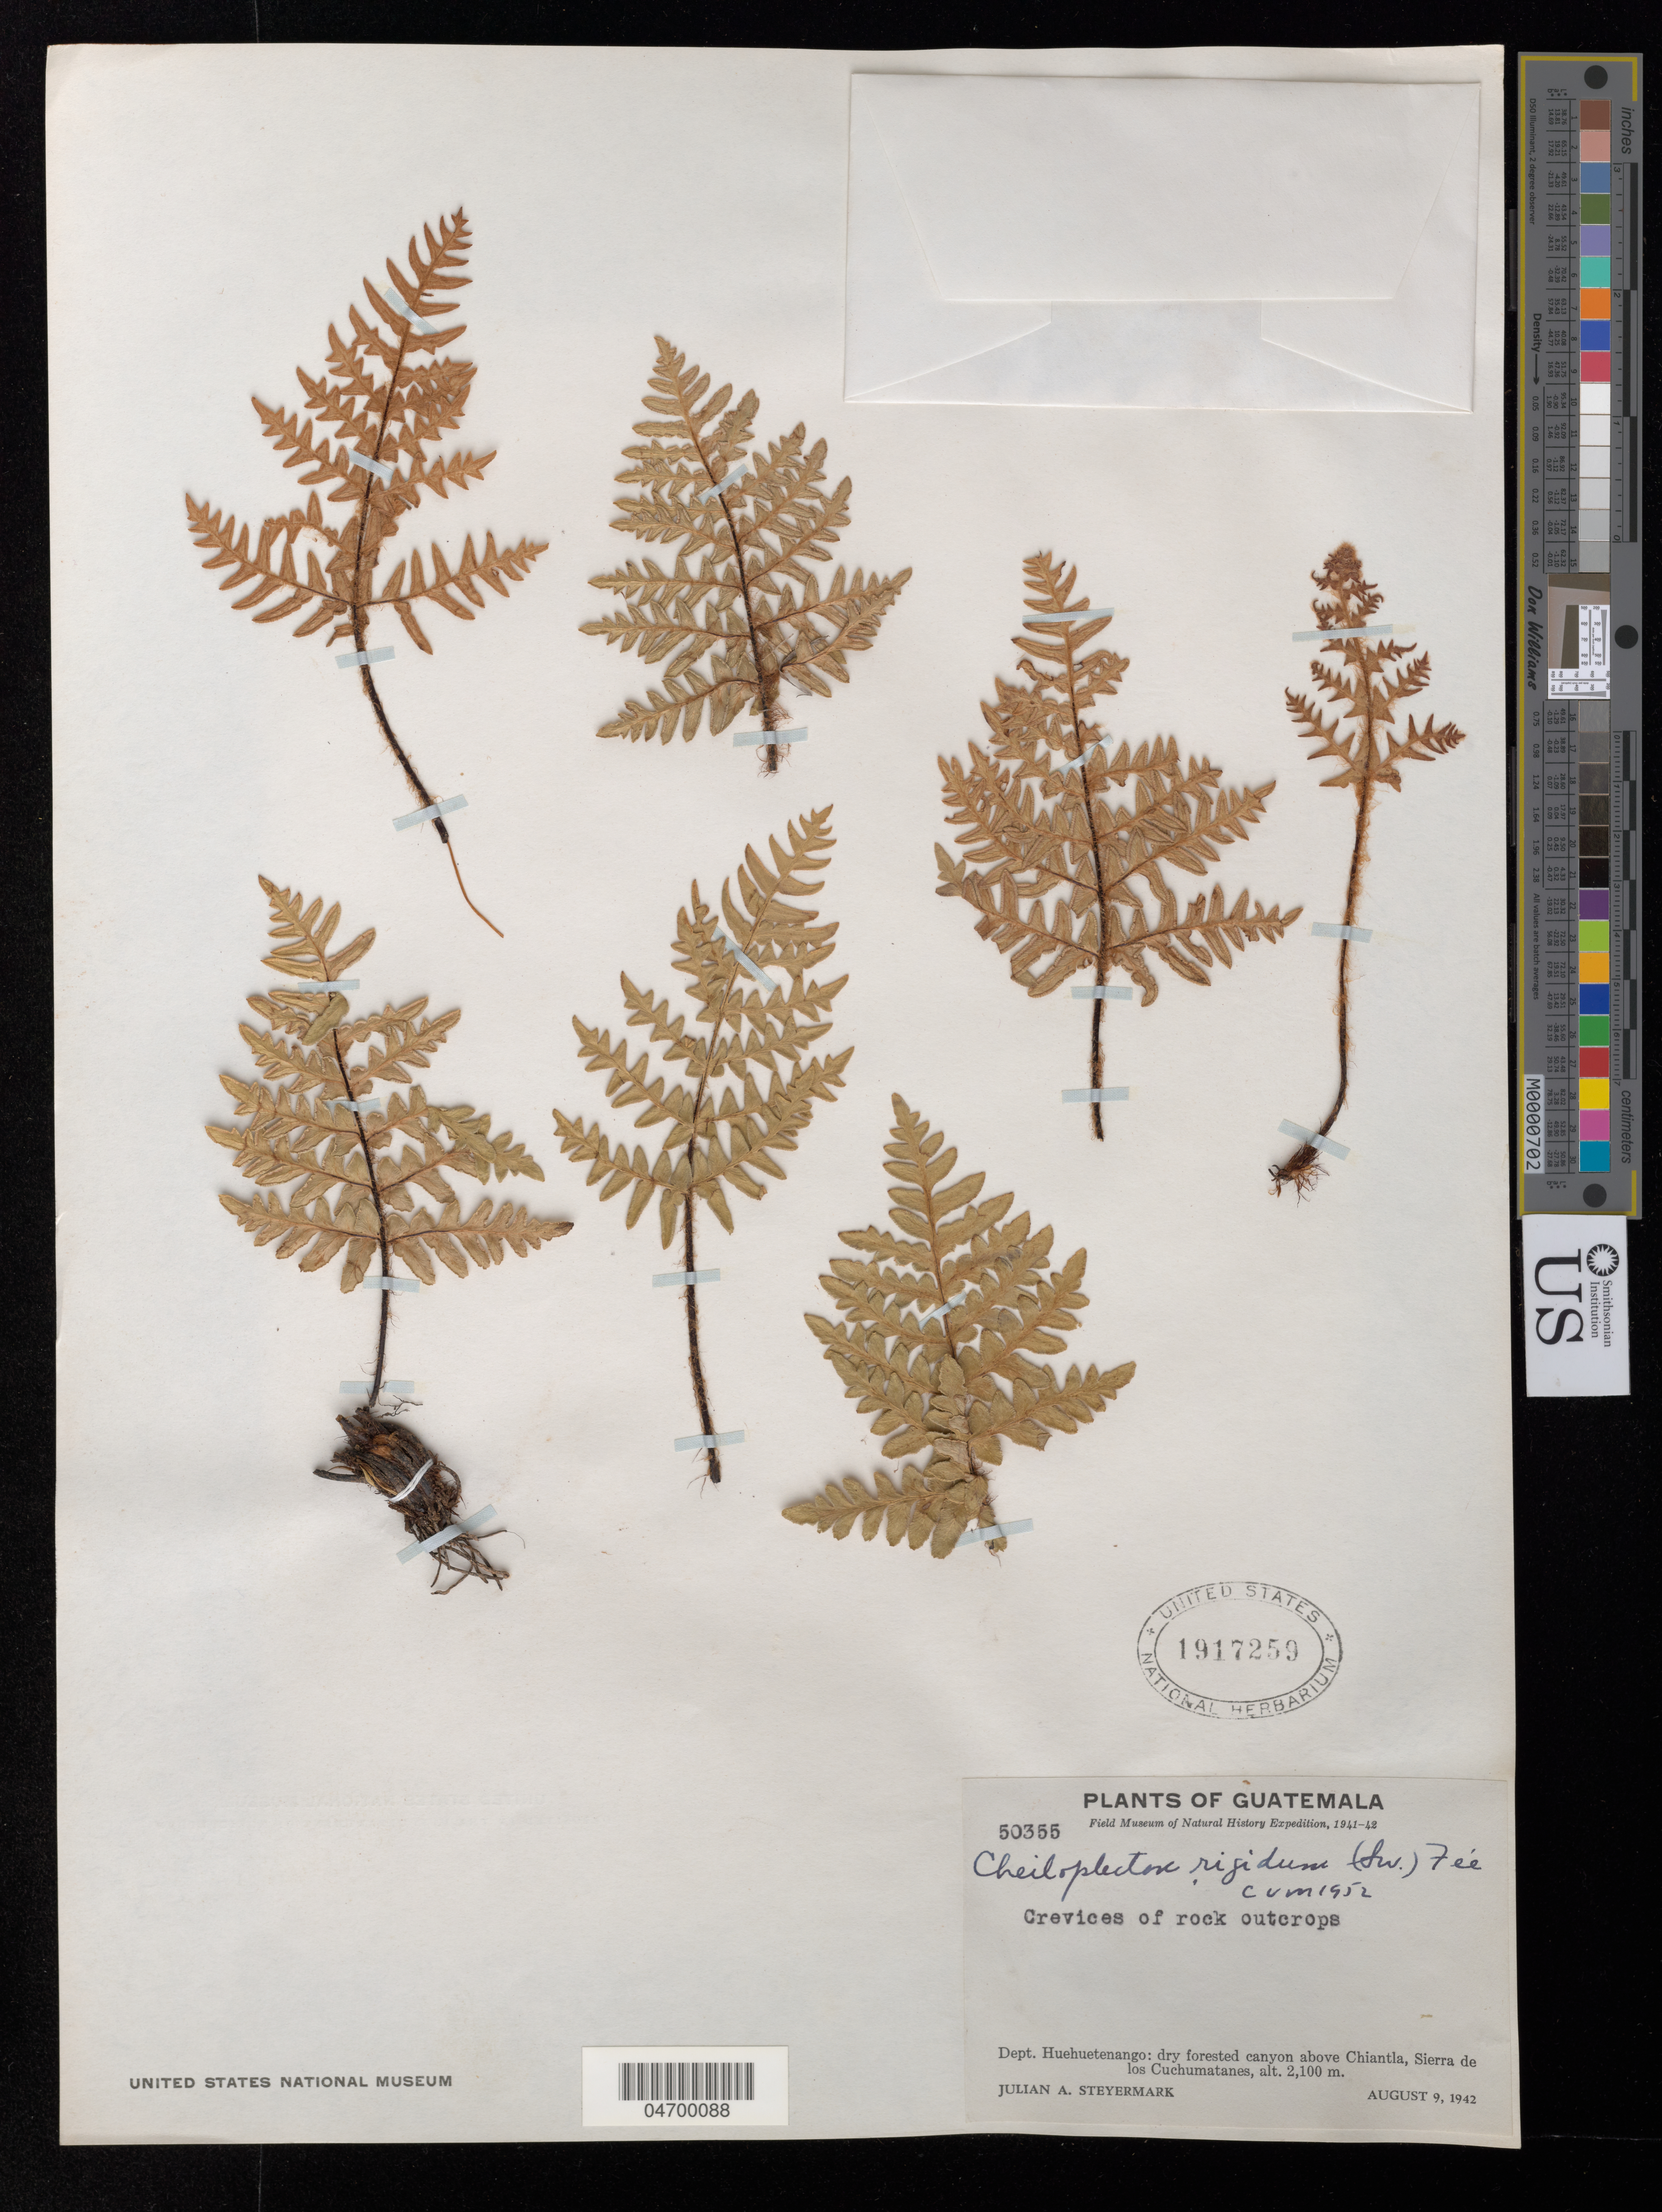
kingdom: Plantae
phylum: Tracheophyta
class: Polypodiopsida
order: Polypodiales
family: Pteridaceae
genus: Cheiloplecton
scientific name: Cheiloplecton rigidum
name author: (Sw.) Fée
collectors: J. Steyermark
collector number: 50355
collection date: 1942-08-09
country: Guatemala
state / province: Huehuetenango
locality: Field Museum of Natural History Expedition, 1941-42. Dept. Huehuetenango: dry forested canyon above Chiantla, Sierra de los Cuchumatanes.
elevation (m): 2100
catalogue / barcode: US 1917259